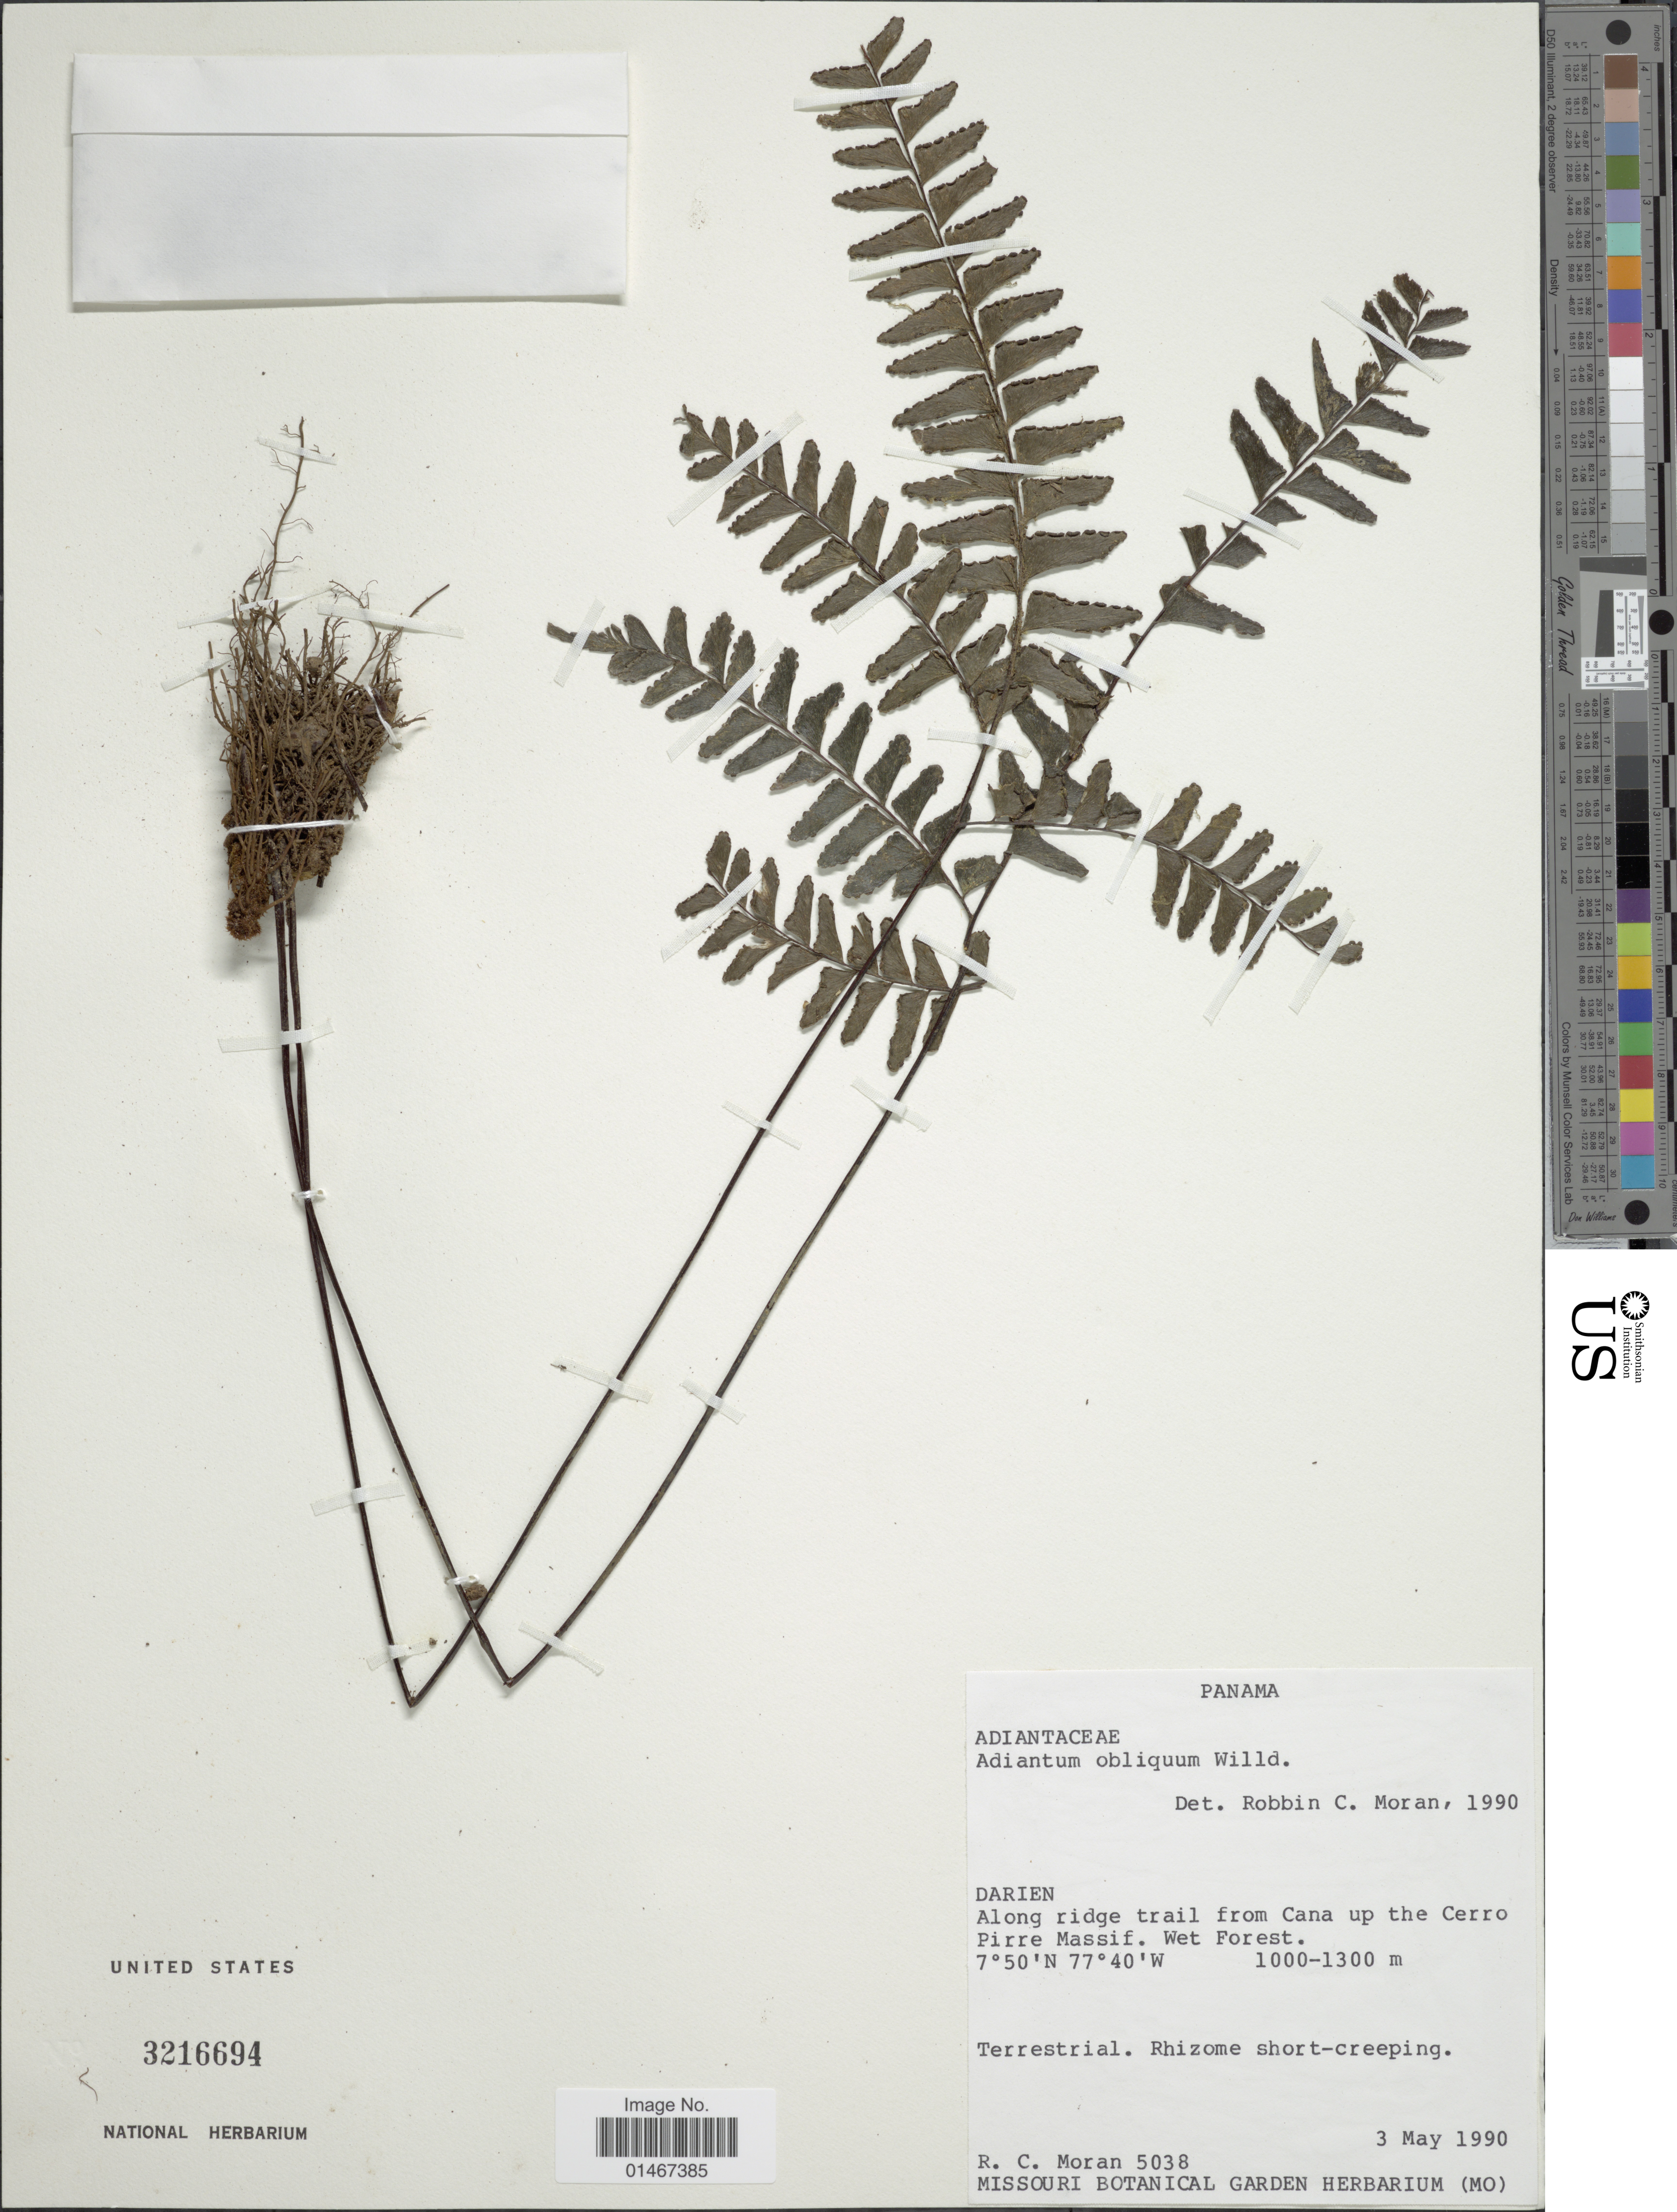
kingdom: Plantae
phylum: Tracheophyta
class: Polypodiopsida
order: Polypodiales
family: Pteridaceae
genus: Adiantum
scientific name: Adiantum obliquum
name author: Willd.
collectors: R. C. Moran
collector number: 5038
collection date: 1990-05-03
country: Panama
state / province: Darién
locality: Along ridge trail from Cana up the Cerro Pirre Massif.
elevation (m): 1000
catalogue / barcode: US 3216694